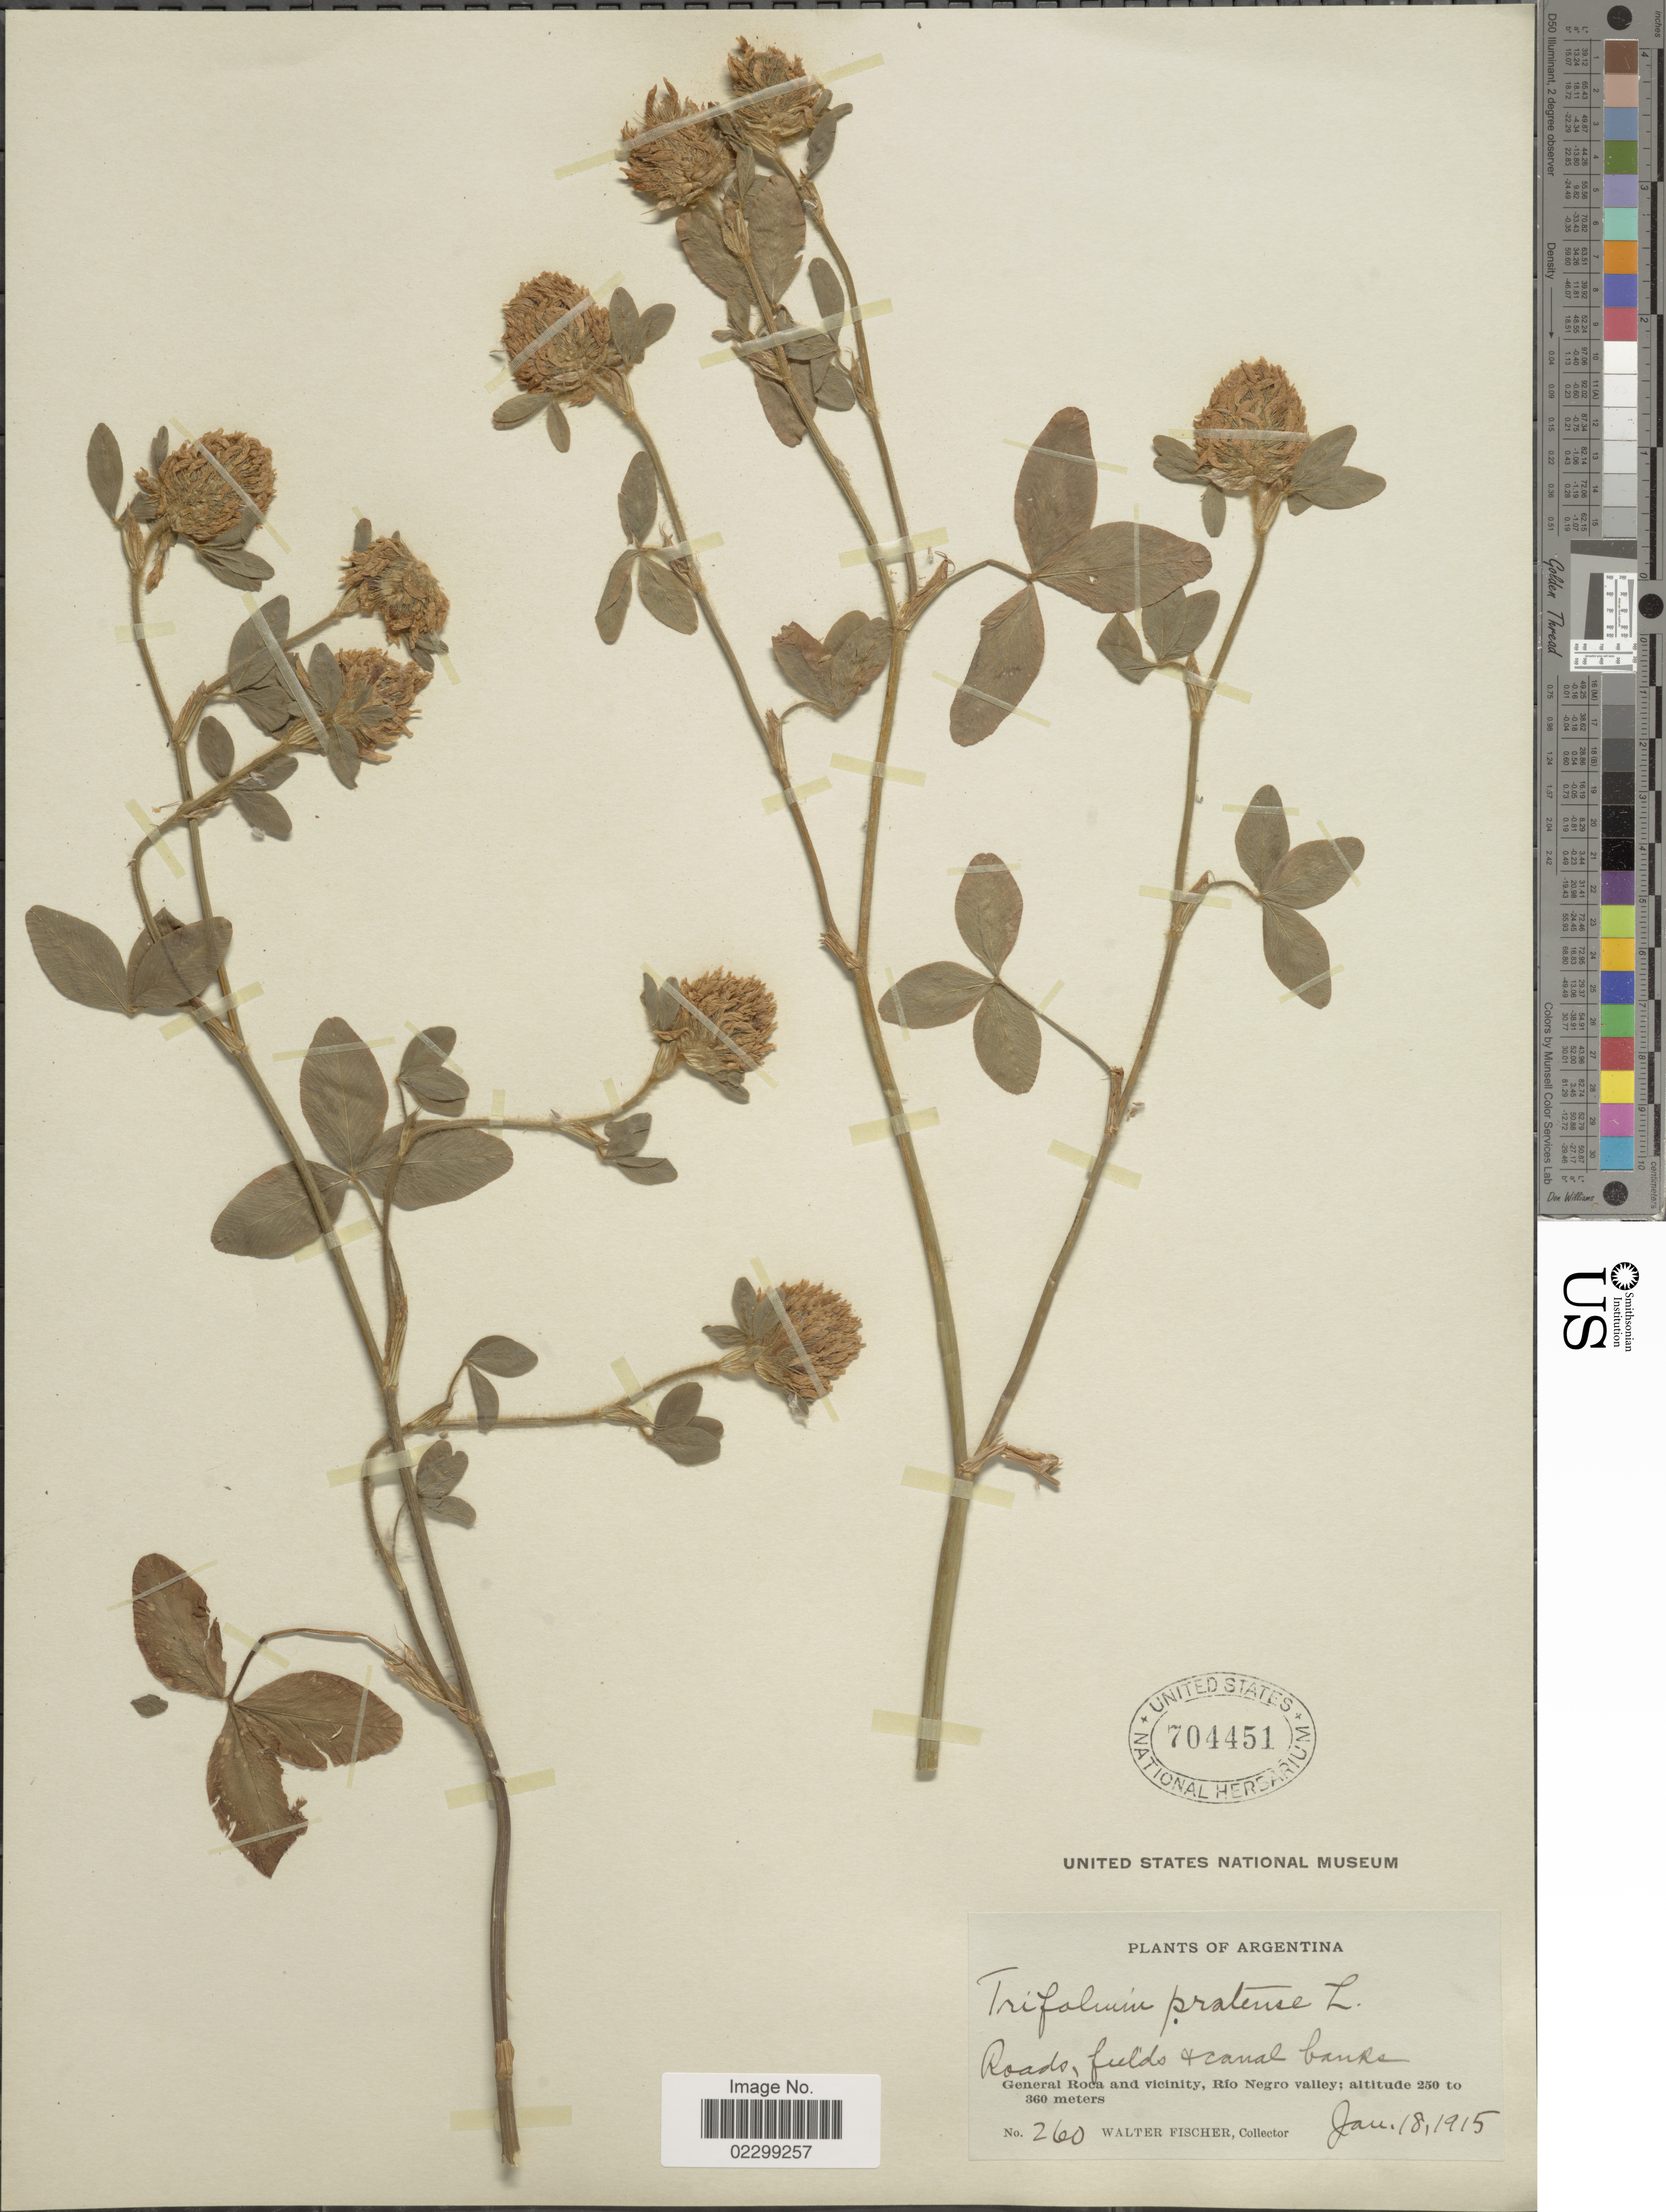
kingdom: Plantae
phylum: Tracheophyta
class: Magnoliopsida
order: Fabales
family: Fabaceae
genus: Trifolium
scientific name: Trifolium pratense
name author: L.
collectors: W. Fischer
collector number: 260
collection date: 1915-01-18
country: Argentina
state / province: Rio Negro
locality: Roads, field + cananl banks, Genera; Roca and vicinity, Río Negro valley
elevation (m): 250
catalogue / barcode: US 704451